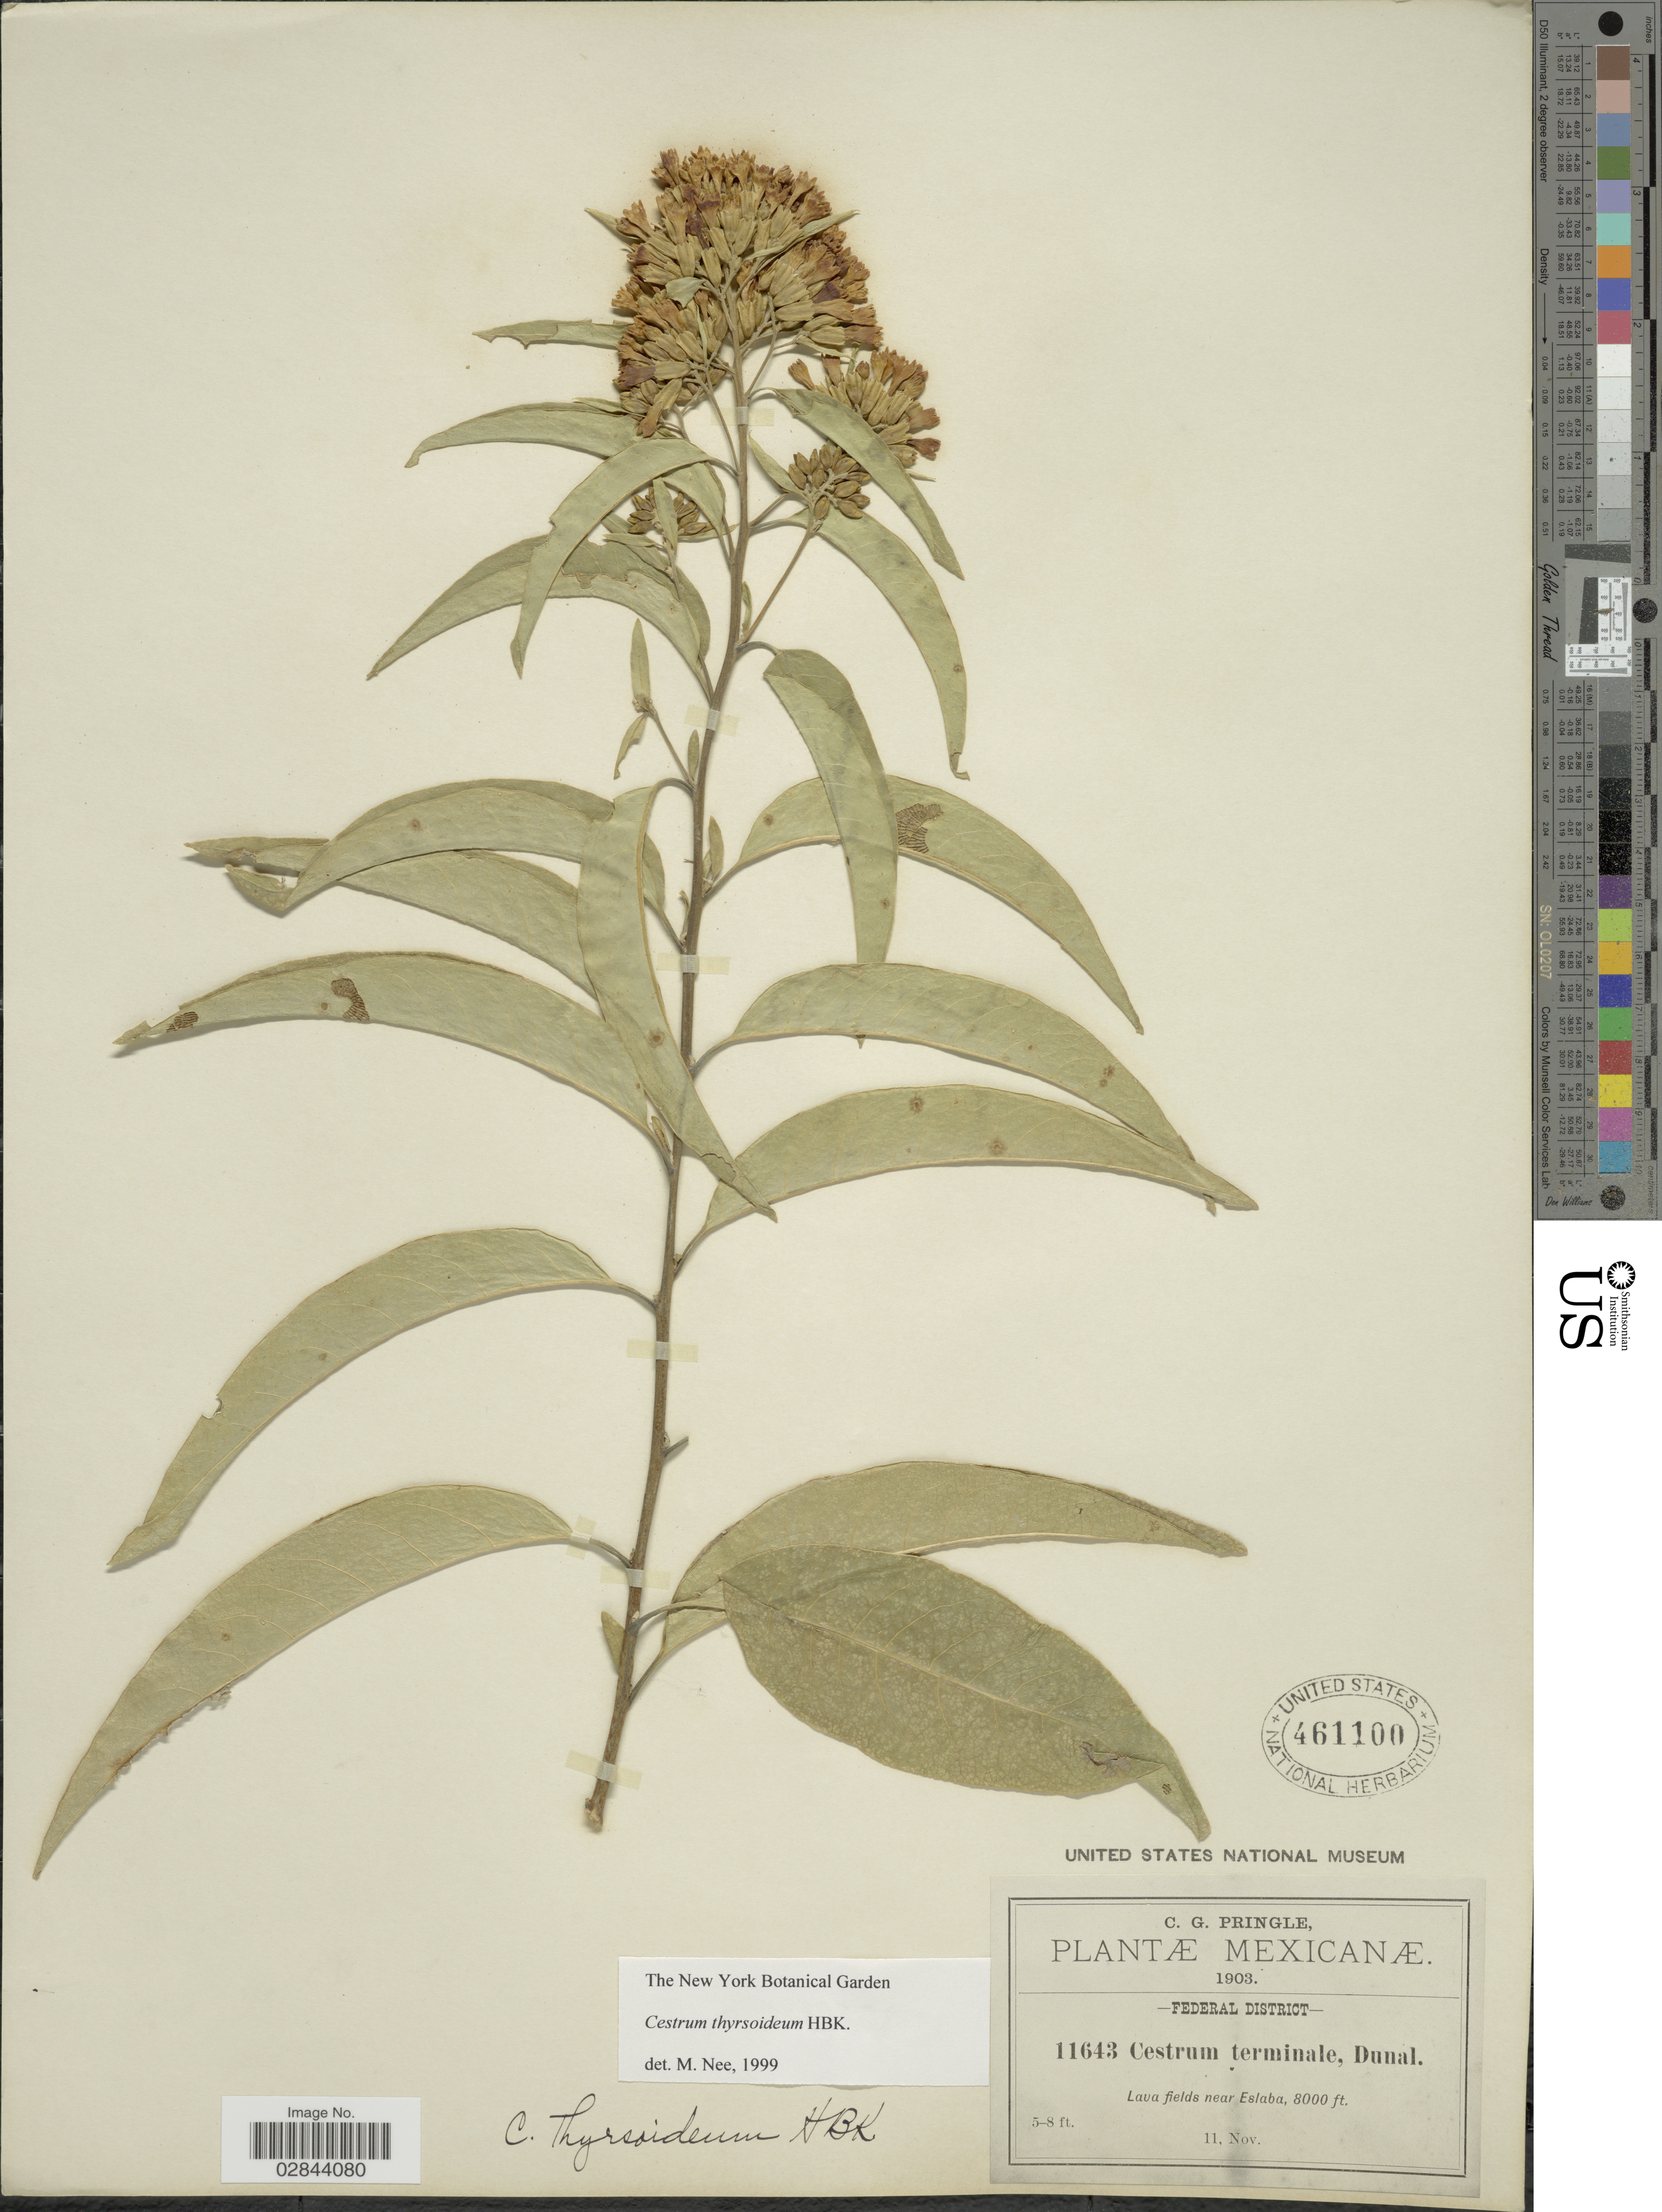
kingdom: Plantae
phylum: Tracheophyta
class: Magnoliopsida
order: Solanales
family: Solanaceae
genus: Cestrum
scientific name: Cestrum thyrsoideum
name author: Kunth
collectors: C. G. Pringle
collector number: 11643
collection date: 1903-11-11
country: Mexico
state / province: Distrito Federal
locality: Federal District, Lava fields near Eslaba.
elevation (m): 2438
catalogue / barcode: US 461100